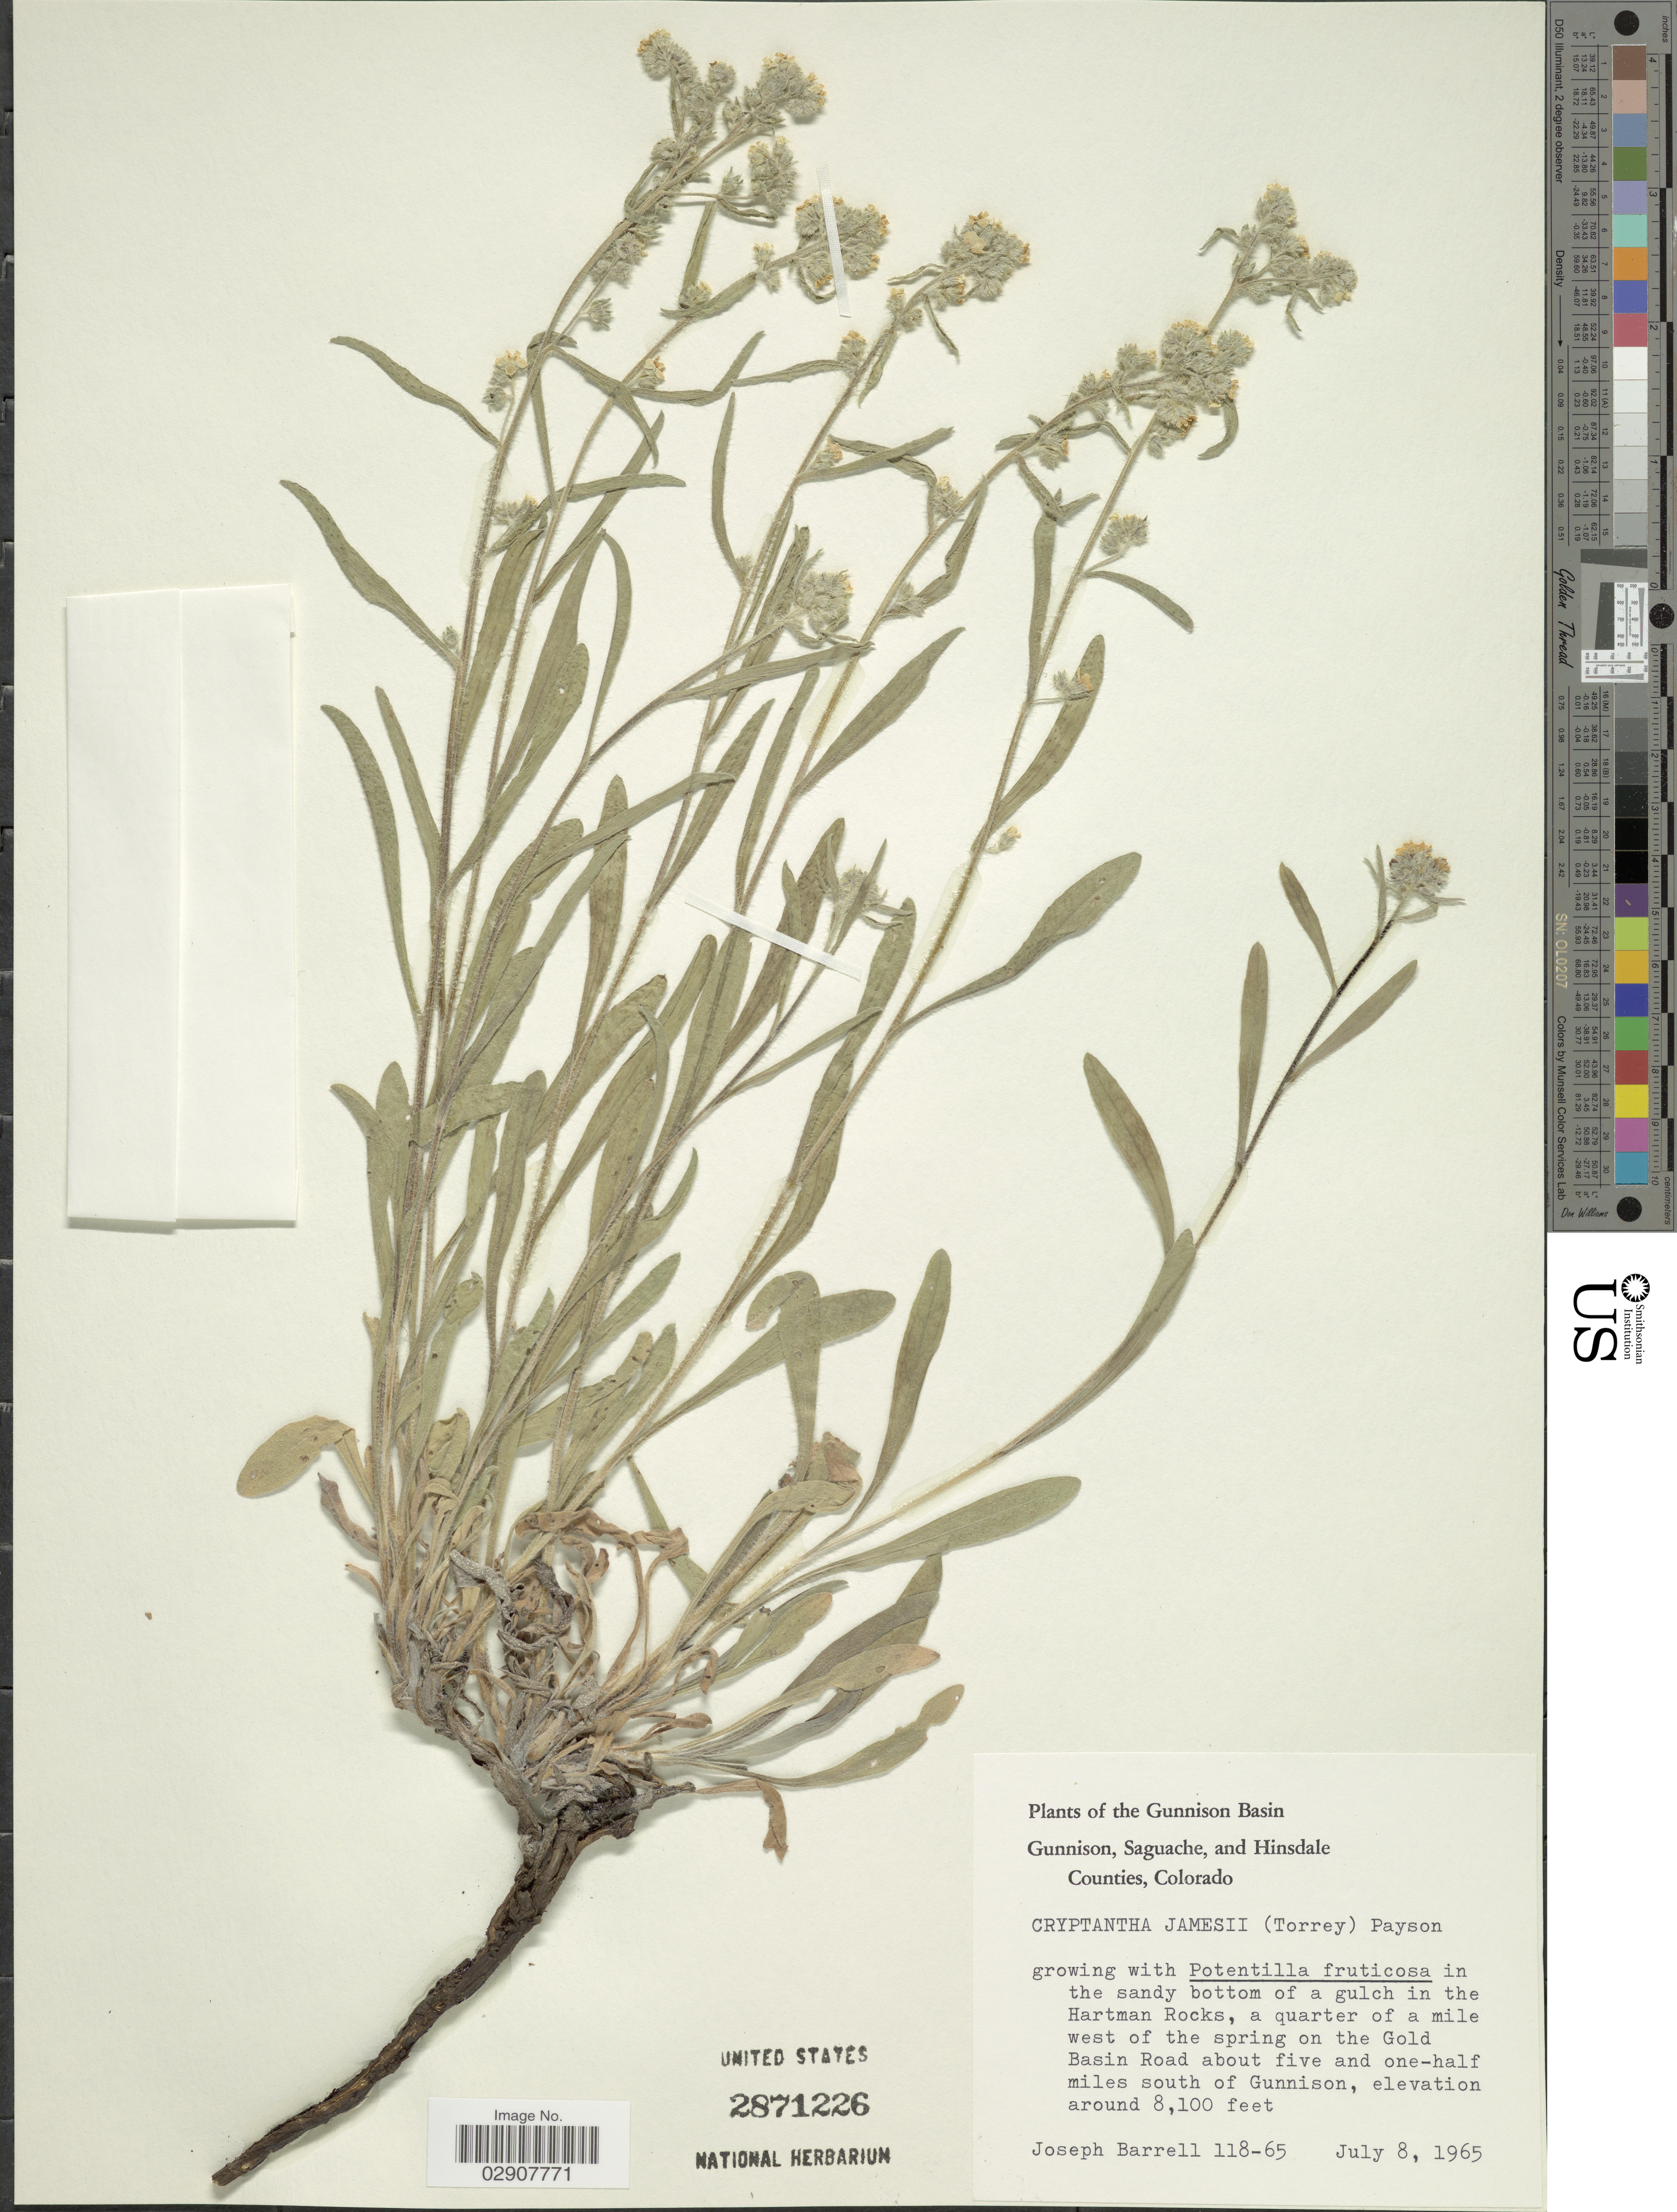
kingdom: Plantae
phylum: Tracheophyta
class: Magnoliopsida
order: Boraginales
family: Boraginaceae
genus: Cryptantha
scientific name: Cryptantha jamesii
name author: (Torr.) Payson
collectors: J. Barrell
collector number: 118-65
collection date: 1965-07-08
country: United States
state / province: Colorado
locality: Growing with Potentilla fruticosa in the sandy bottom of a gulch in the Hartman Rocks, a quarter of a mile west of the spring on the Gold Basin Road about five and one-half miles south of Gunnison. Gunnison County, Colorado. Gunnison Basin.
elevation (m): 2469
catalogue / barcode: US 2871226